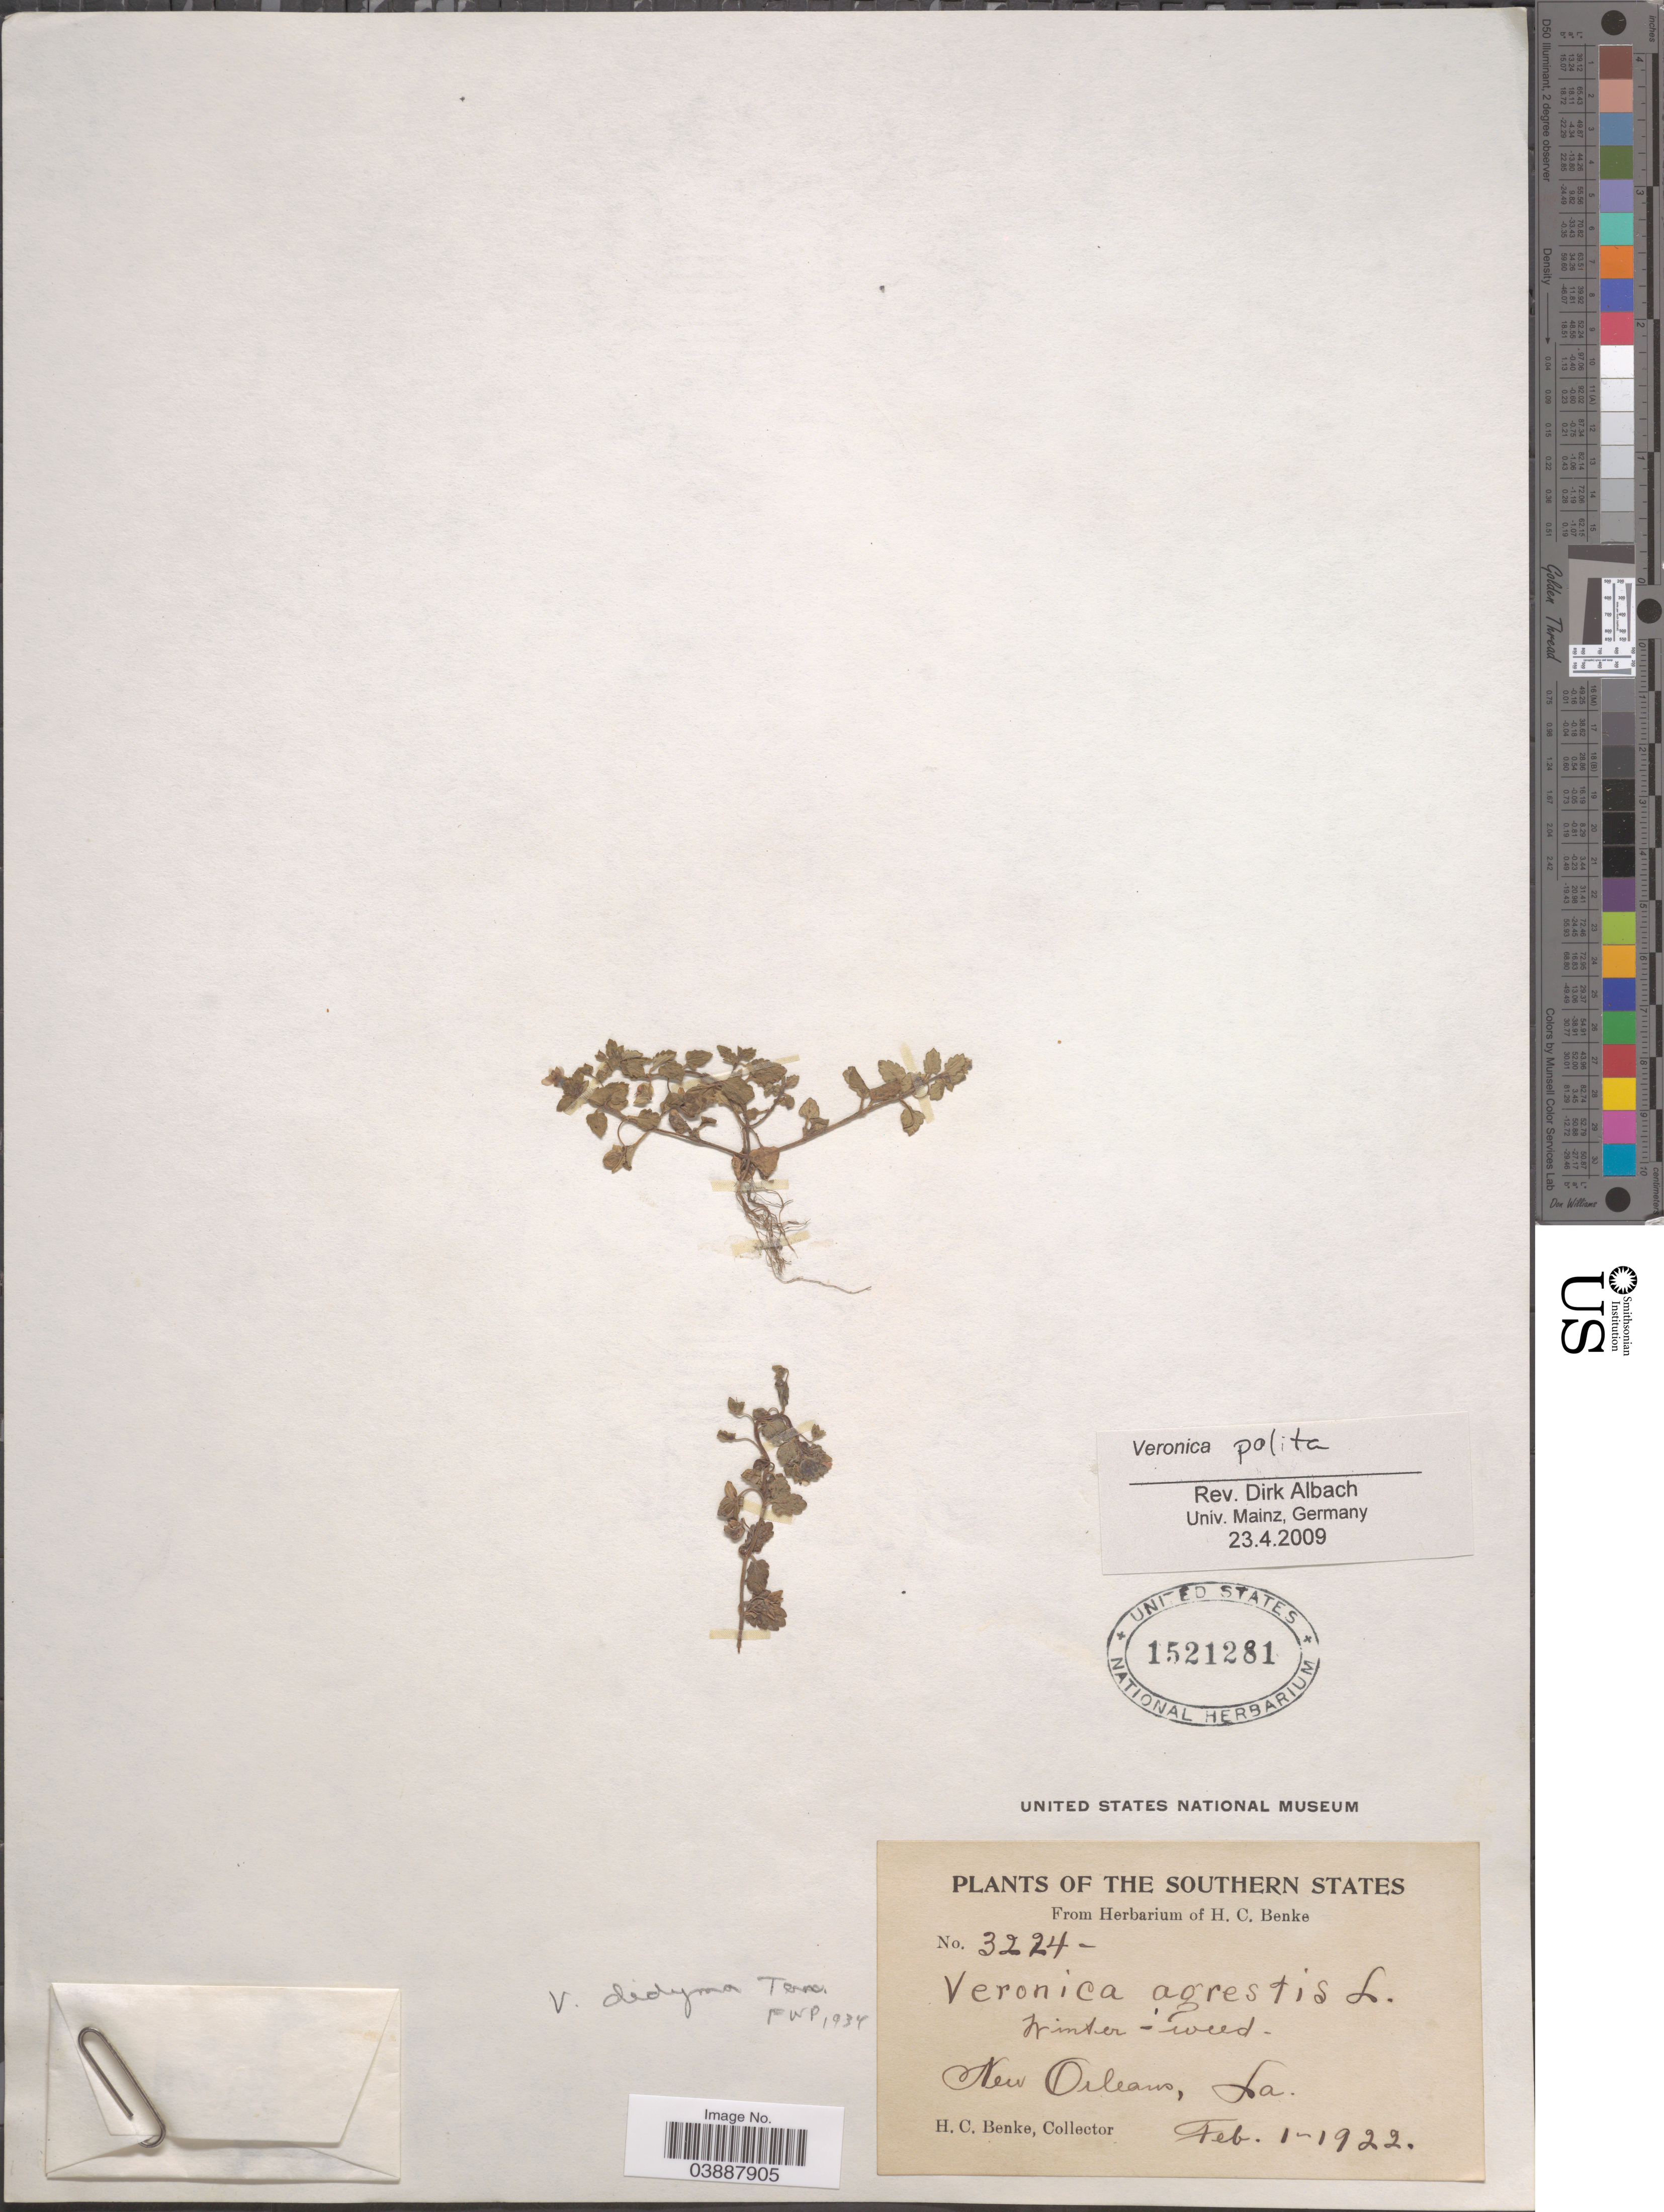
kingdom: Plantae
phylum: Tracheophyta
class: Magnoliopsida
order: Lamiales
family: Plantaginaceae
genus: Veronica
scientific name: Veronica polita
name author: Fr.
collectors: H. Benke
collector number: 3224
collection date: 1922-02-01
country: United States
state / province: Louisiana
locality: Southern States. New Orleans.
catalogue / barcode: US 1521281